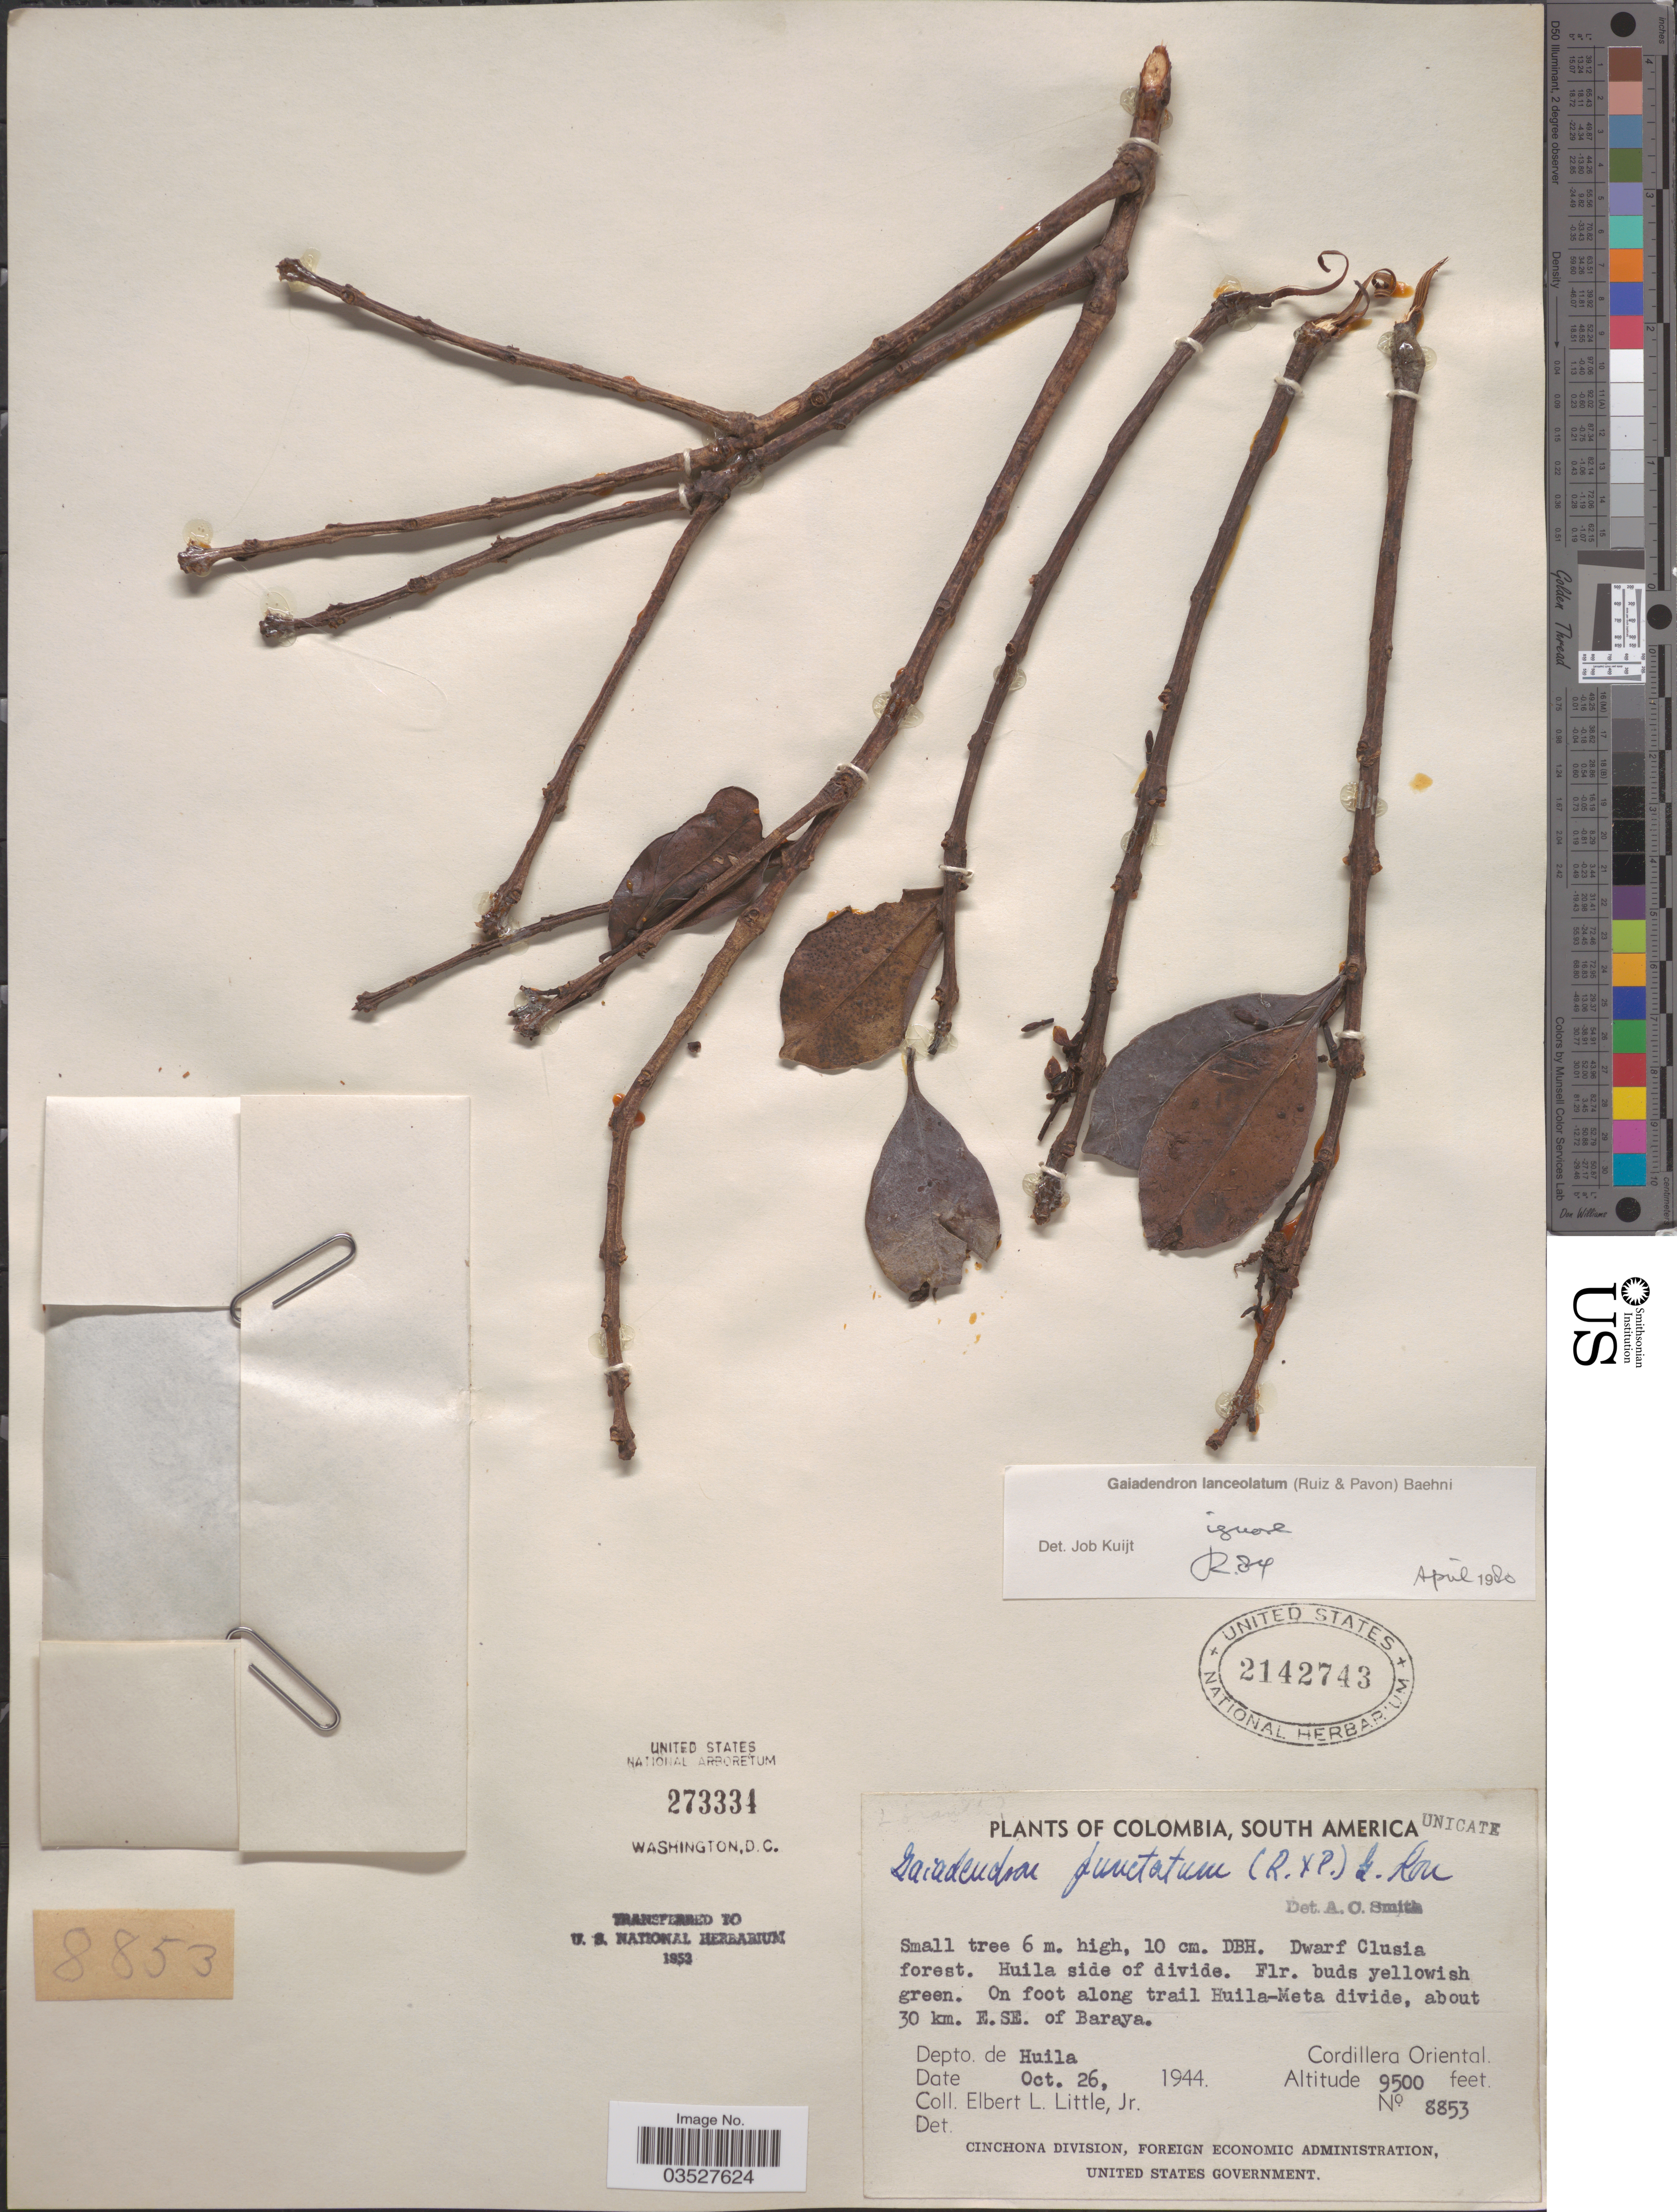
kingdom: Plantae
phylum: Tracheophyta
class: Magnoliopsida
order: Santalales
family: Loranthaceae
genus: Gaiadendron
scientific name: Gaiadendron punctatum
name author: (Ruiz & Pav.) G. Don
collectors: E. L. Little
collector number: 8853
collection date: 1944-10-26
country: Colombia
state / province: Huila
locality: Dwarf Clusia forest. Huila side of divide. On foot along trail Huila-Meta divide, about 30 km. E. SE. of Baraya. Depto. de Huila. Cordillera Oriental.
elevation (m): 2896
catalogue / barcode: US 2142743